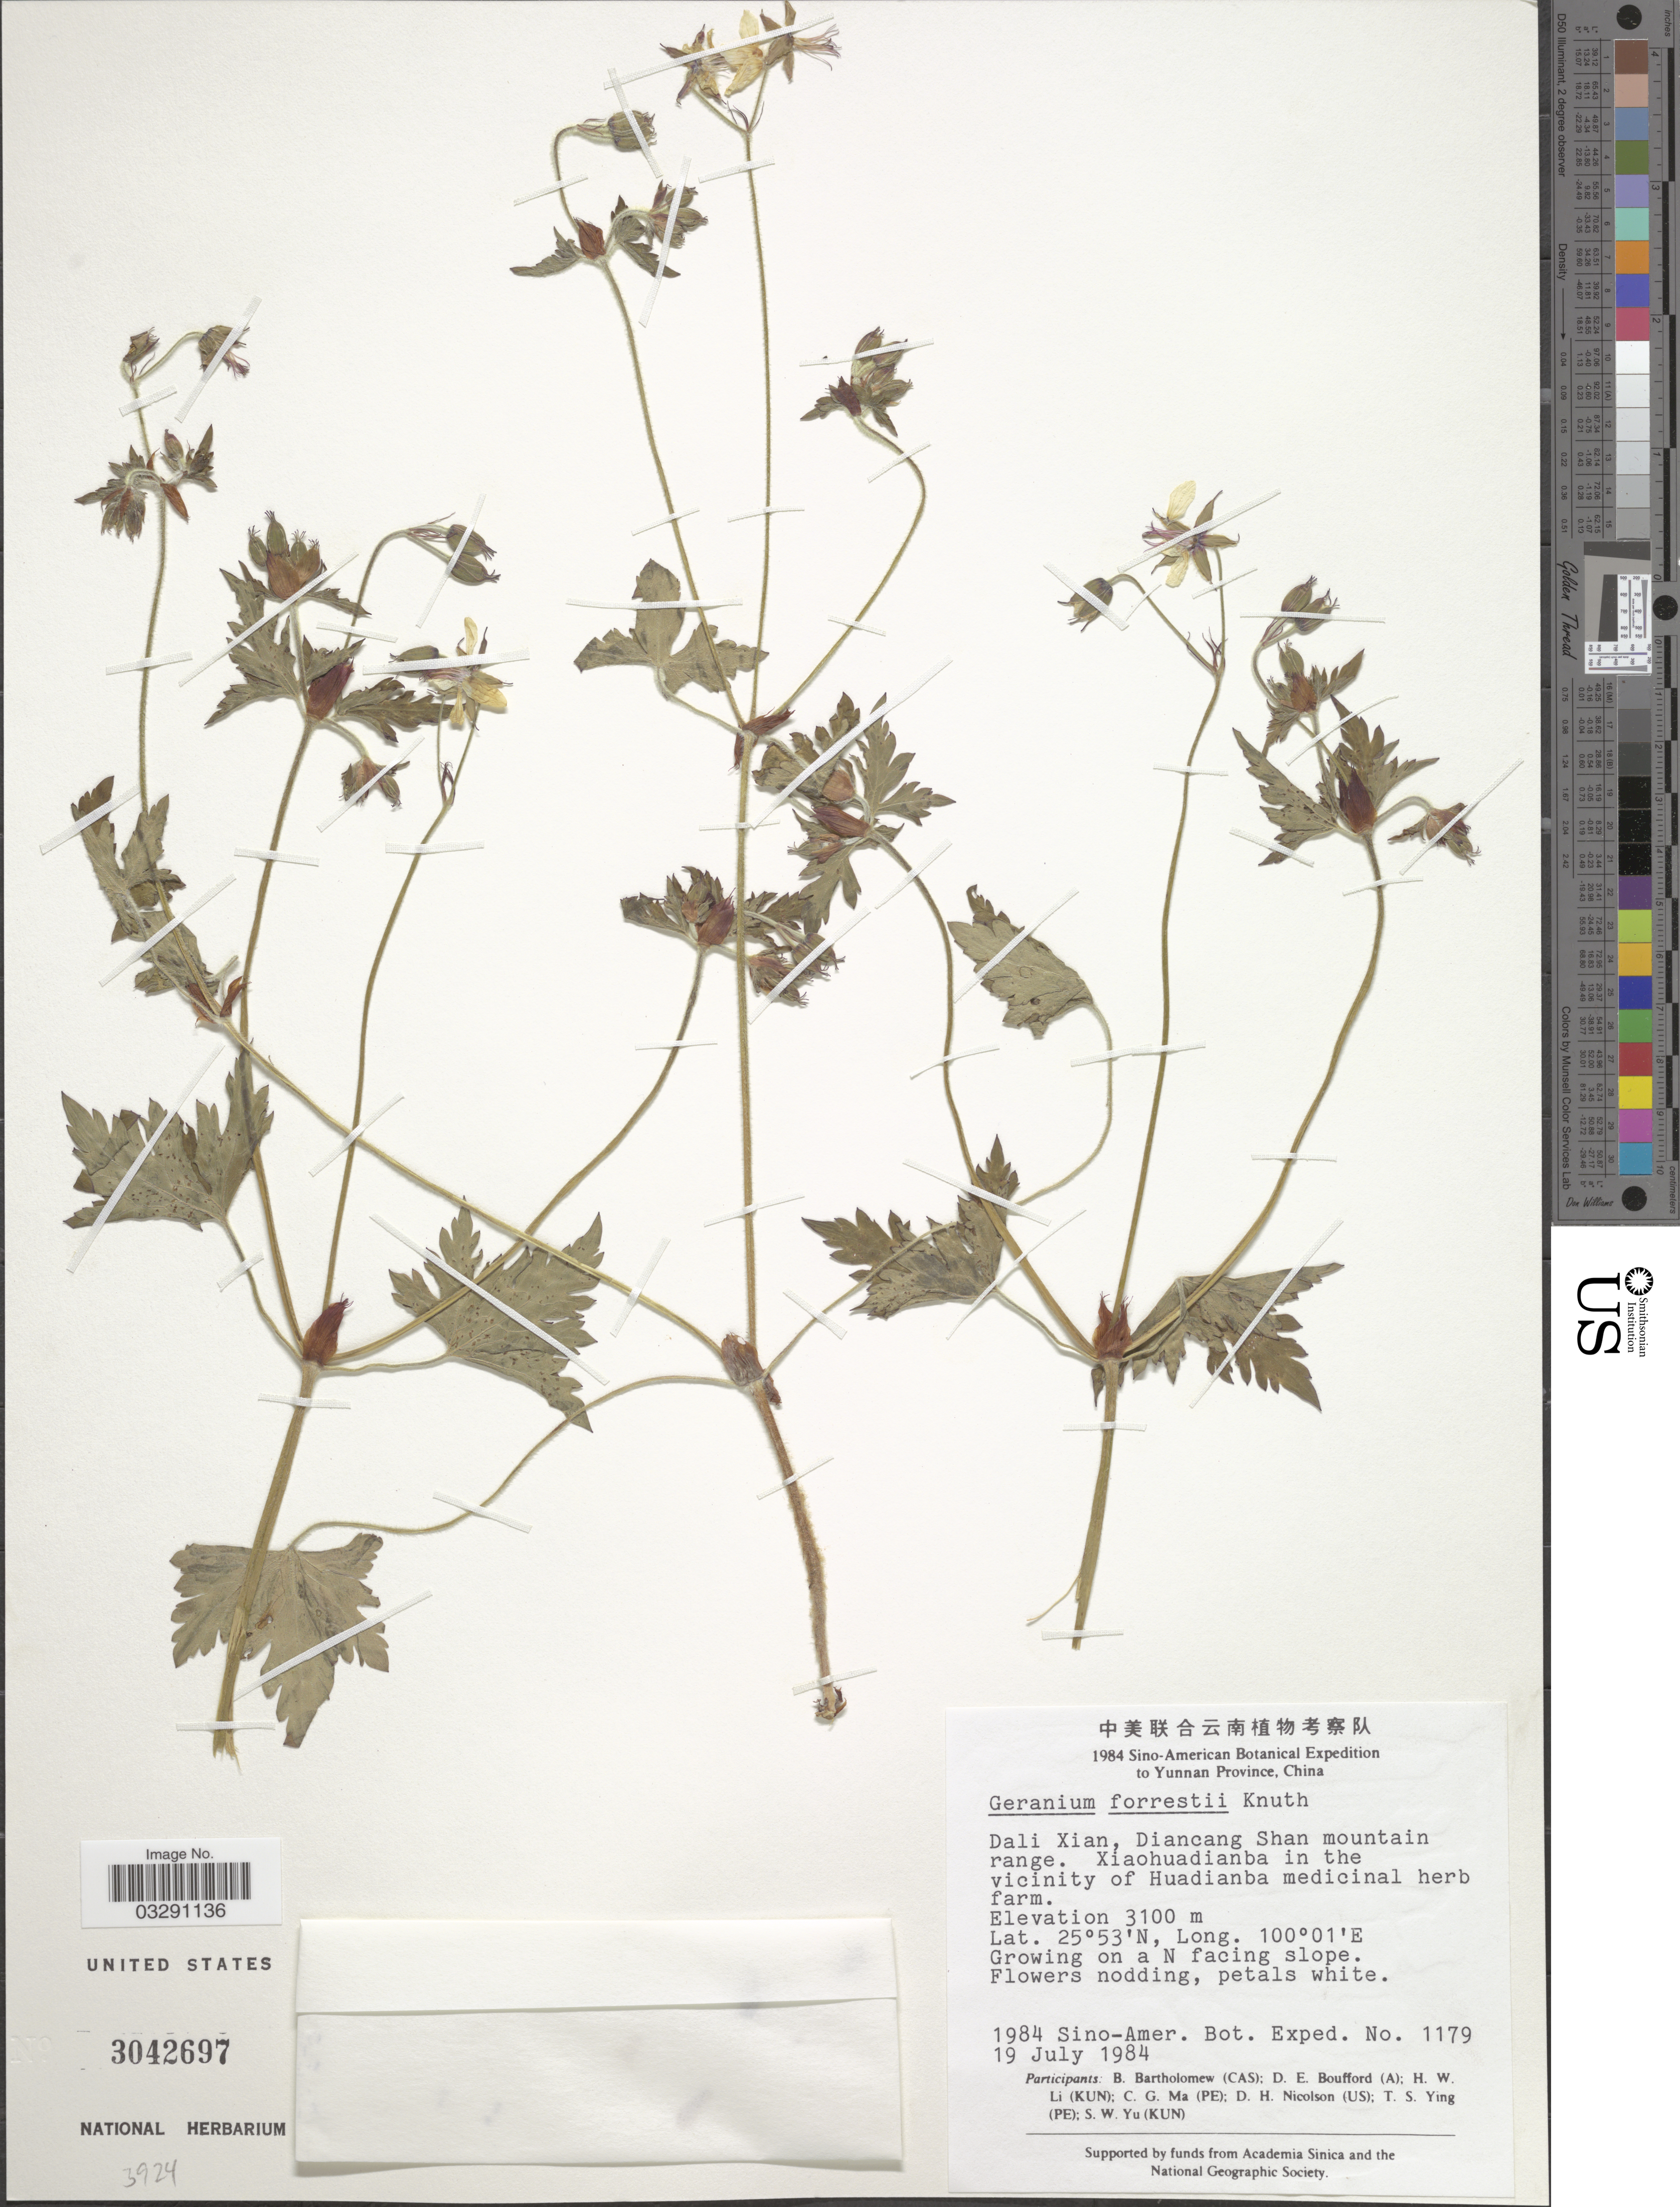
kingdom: Plantae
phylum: Tracheophyta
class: Magnoliopsida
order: Geraniales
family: Geraniaceae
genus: Geranium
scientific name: Geranium forrestii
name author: R. Knuth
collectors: Sino-Amer. Bot. Exped. 1984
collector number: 1179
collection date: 1984-07-19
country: China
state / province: Yunnan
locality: Yunnan Province. Dali Xian, Diancang Shan mountain range. Xiaohuadianba in the vicinity of Huadianba medicinal herb farm.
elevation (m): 3100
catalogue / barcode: US 3042697